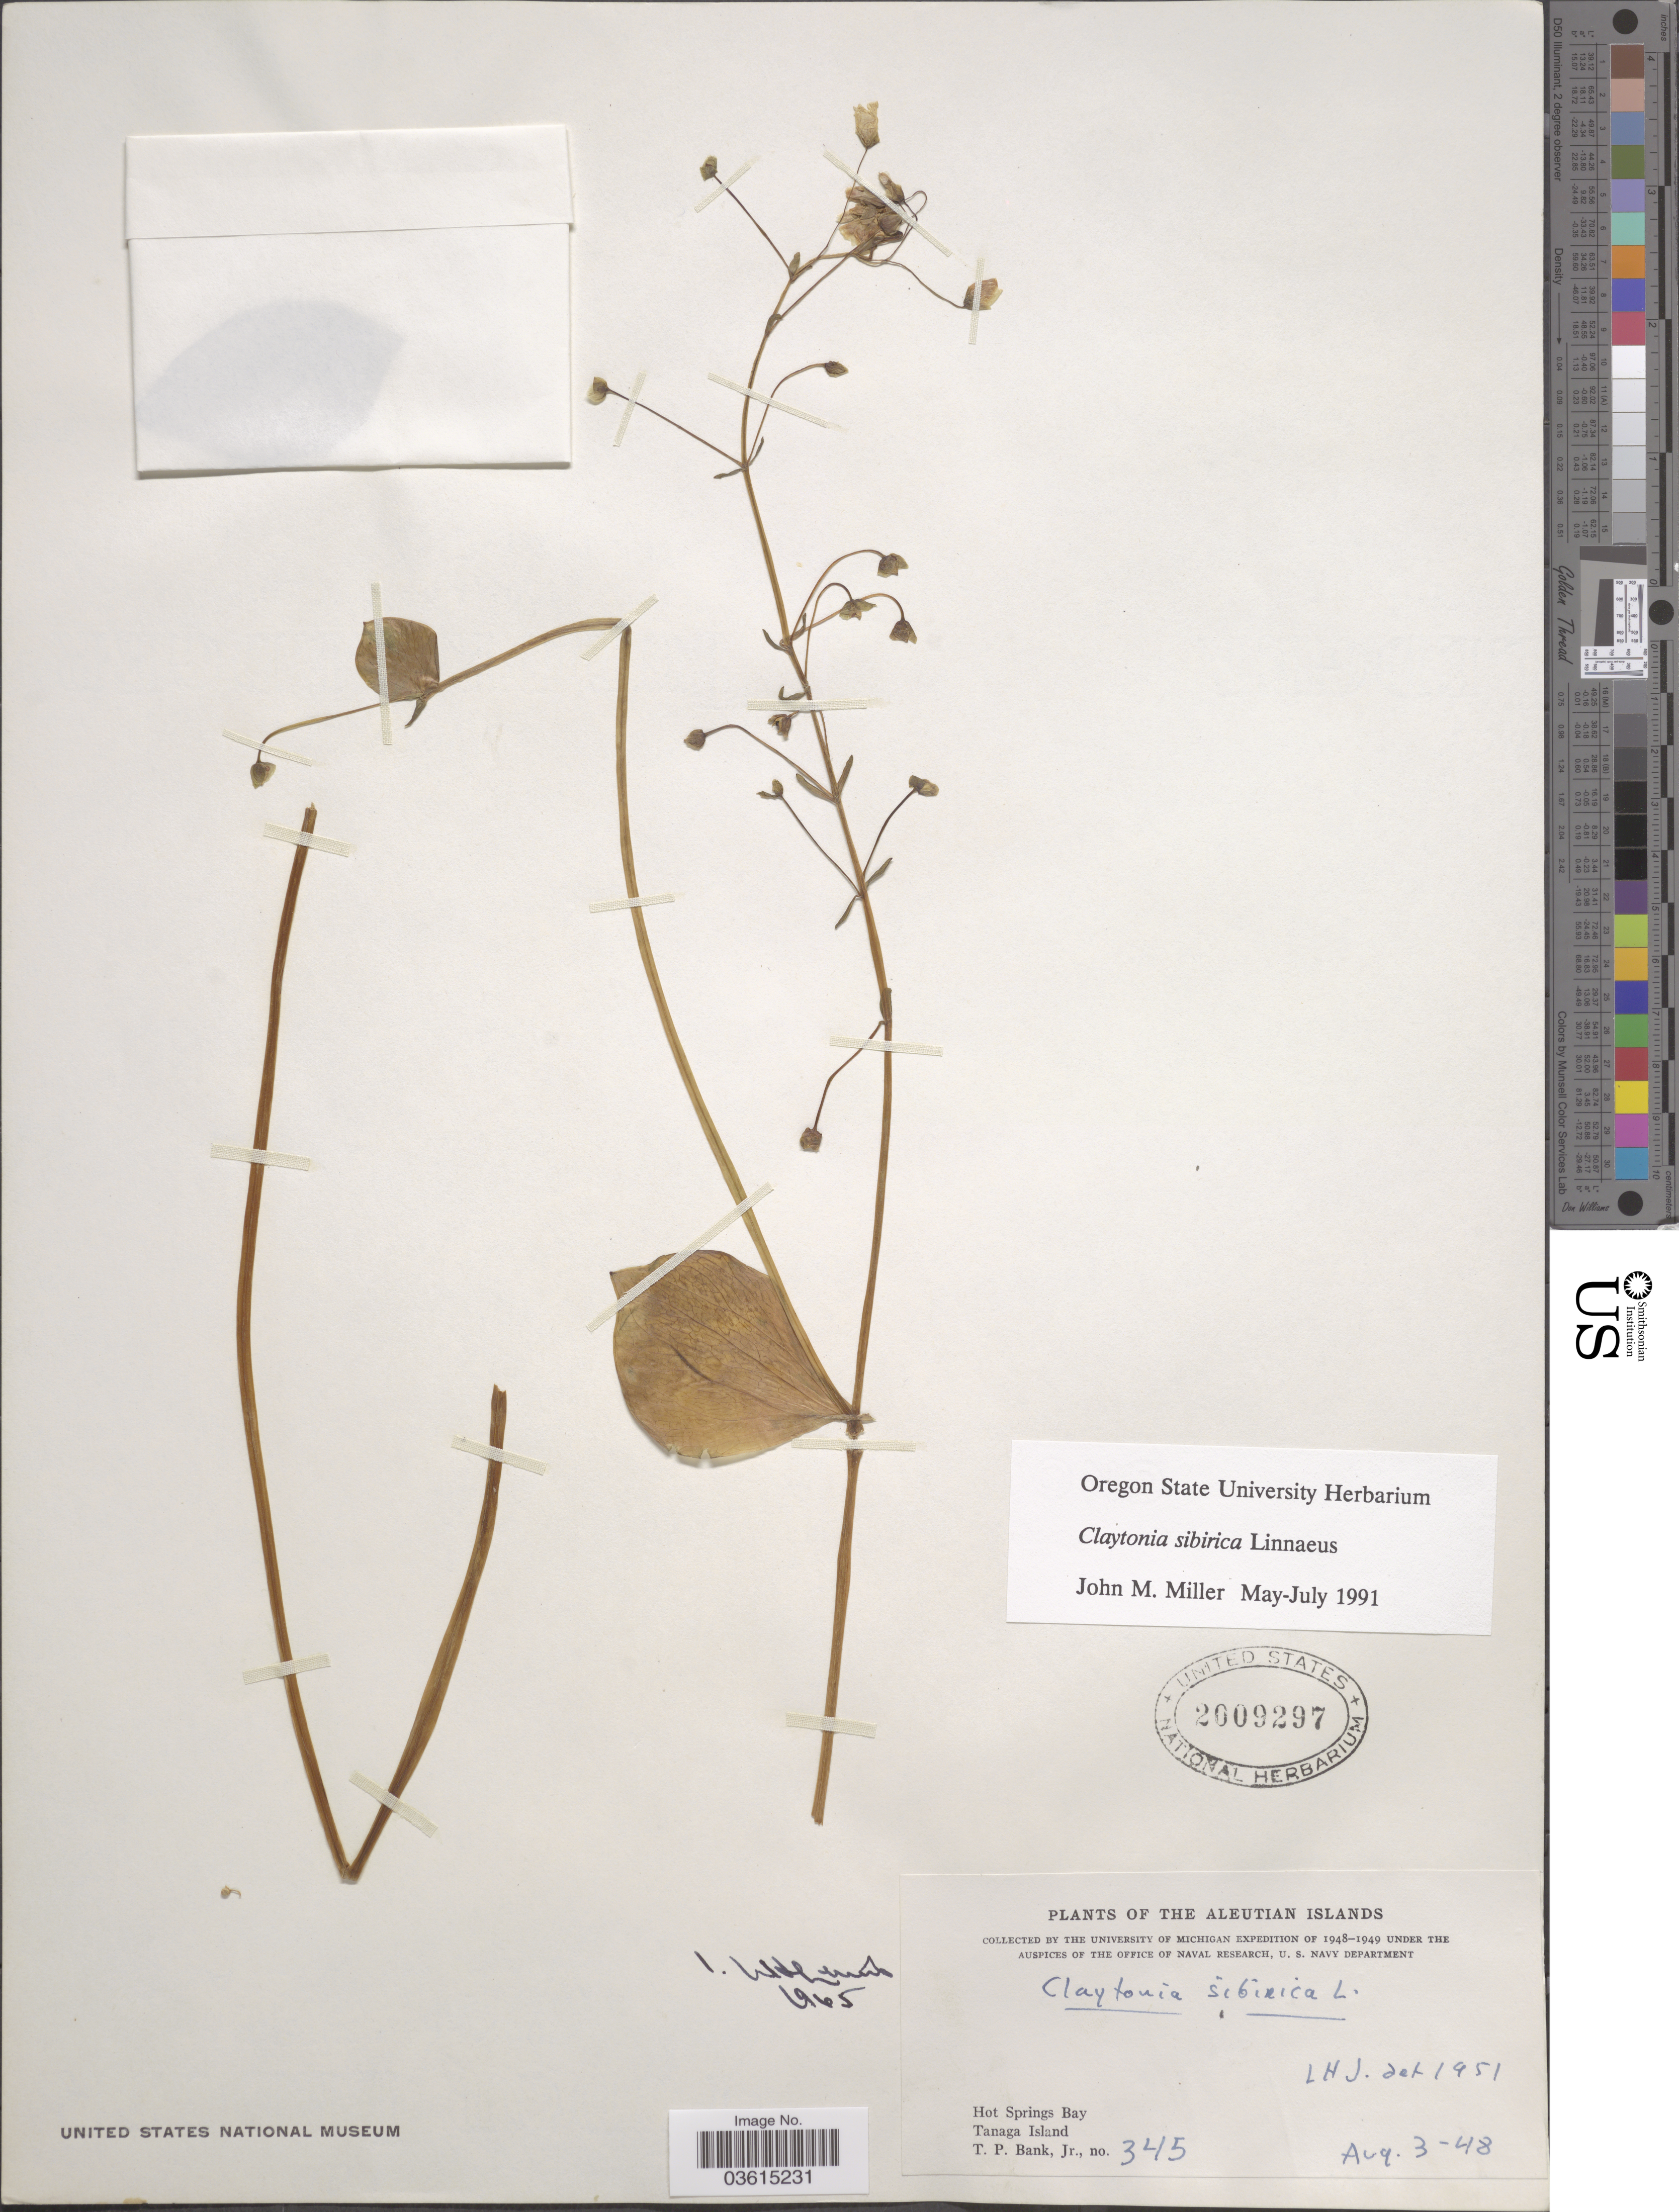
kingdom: Plantae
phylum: Tracheophyta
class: Magnoliopsida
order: Caryophyllales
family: Montiaceae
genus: Claytonia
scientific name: Claytonia sibirica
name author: L.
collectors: T. Bank Jr.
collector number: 345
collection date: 1948-08-03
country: United States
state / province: Alaska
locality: Aleutian Islands. Hot Springs Bay. Tanaga Island.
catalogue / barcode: US 2009297